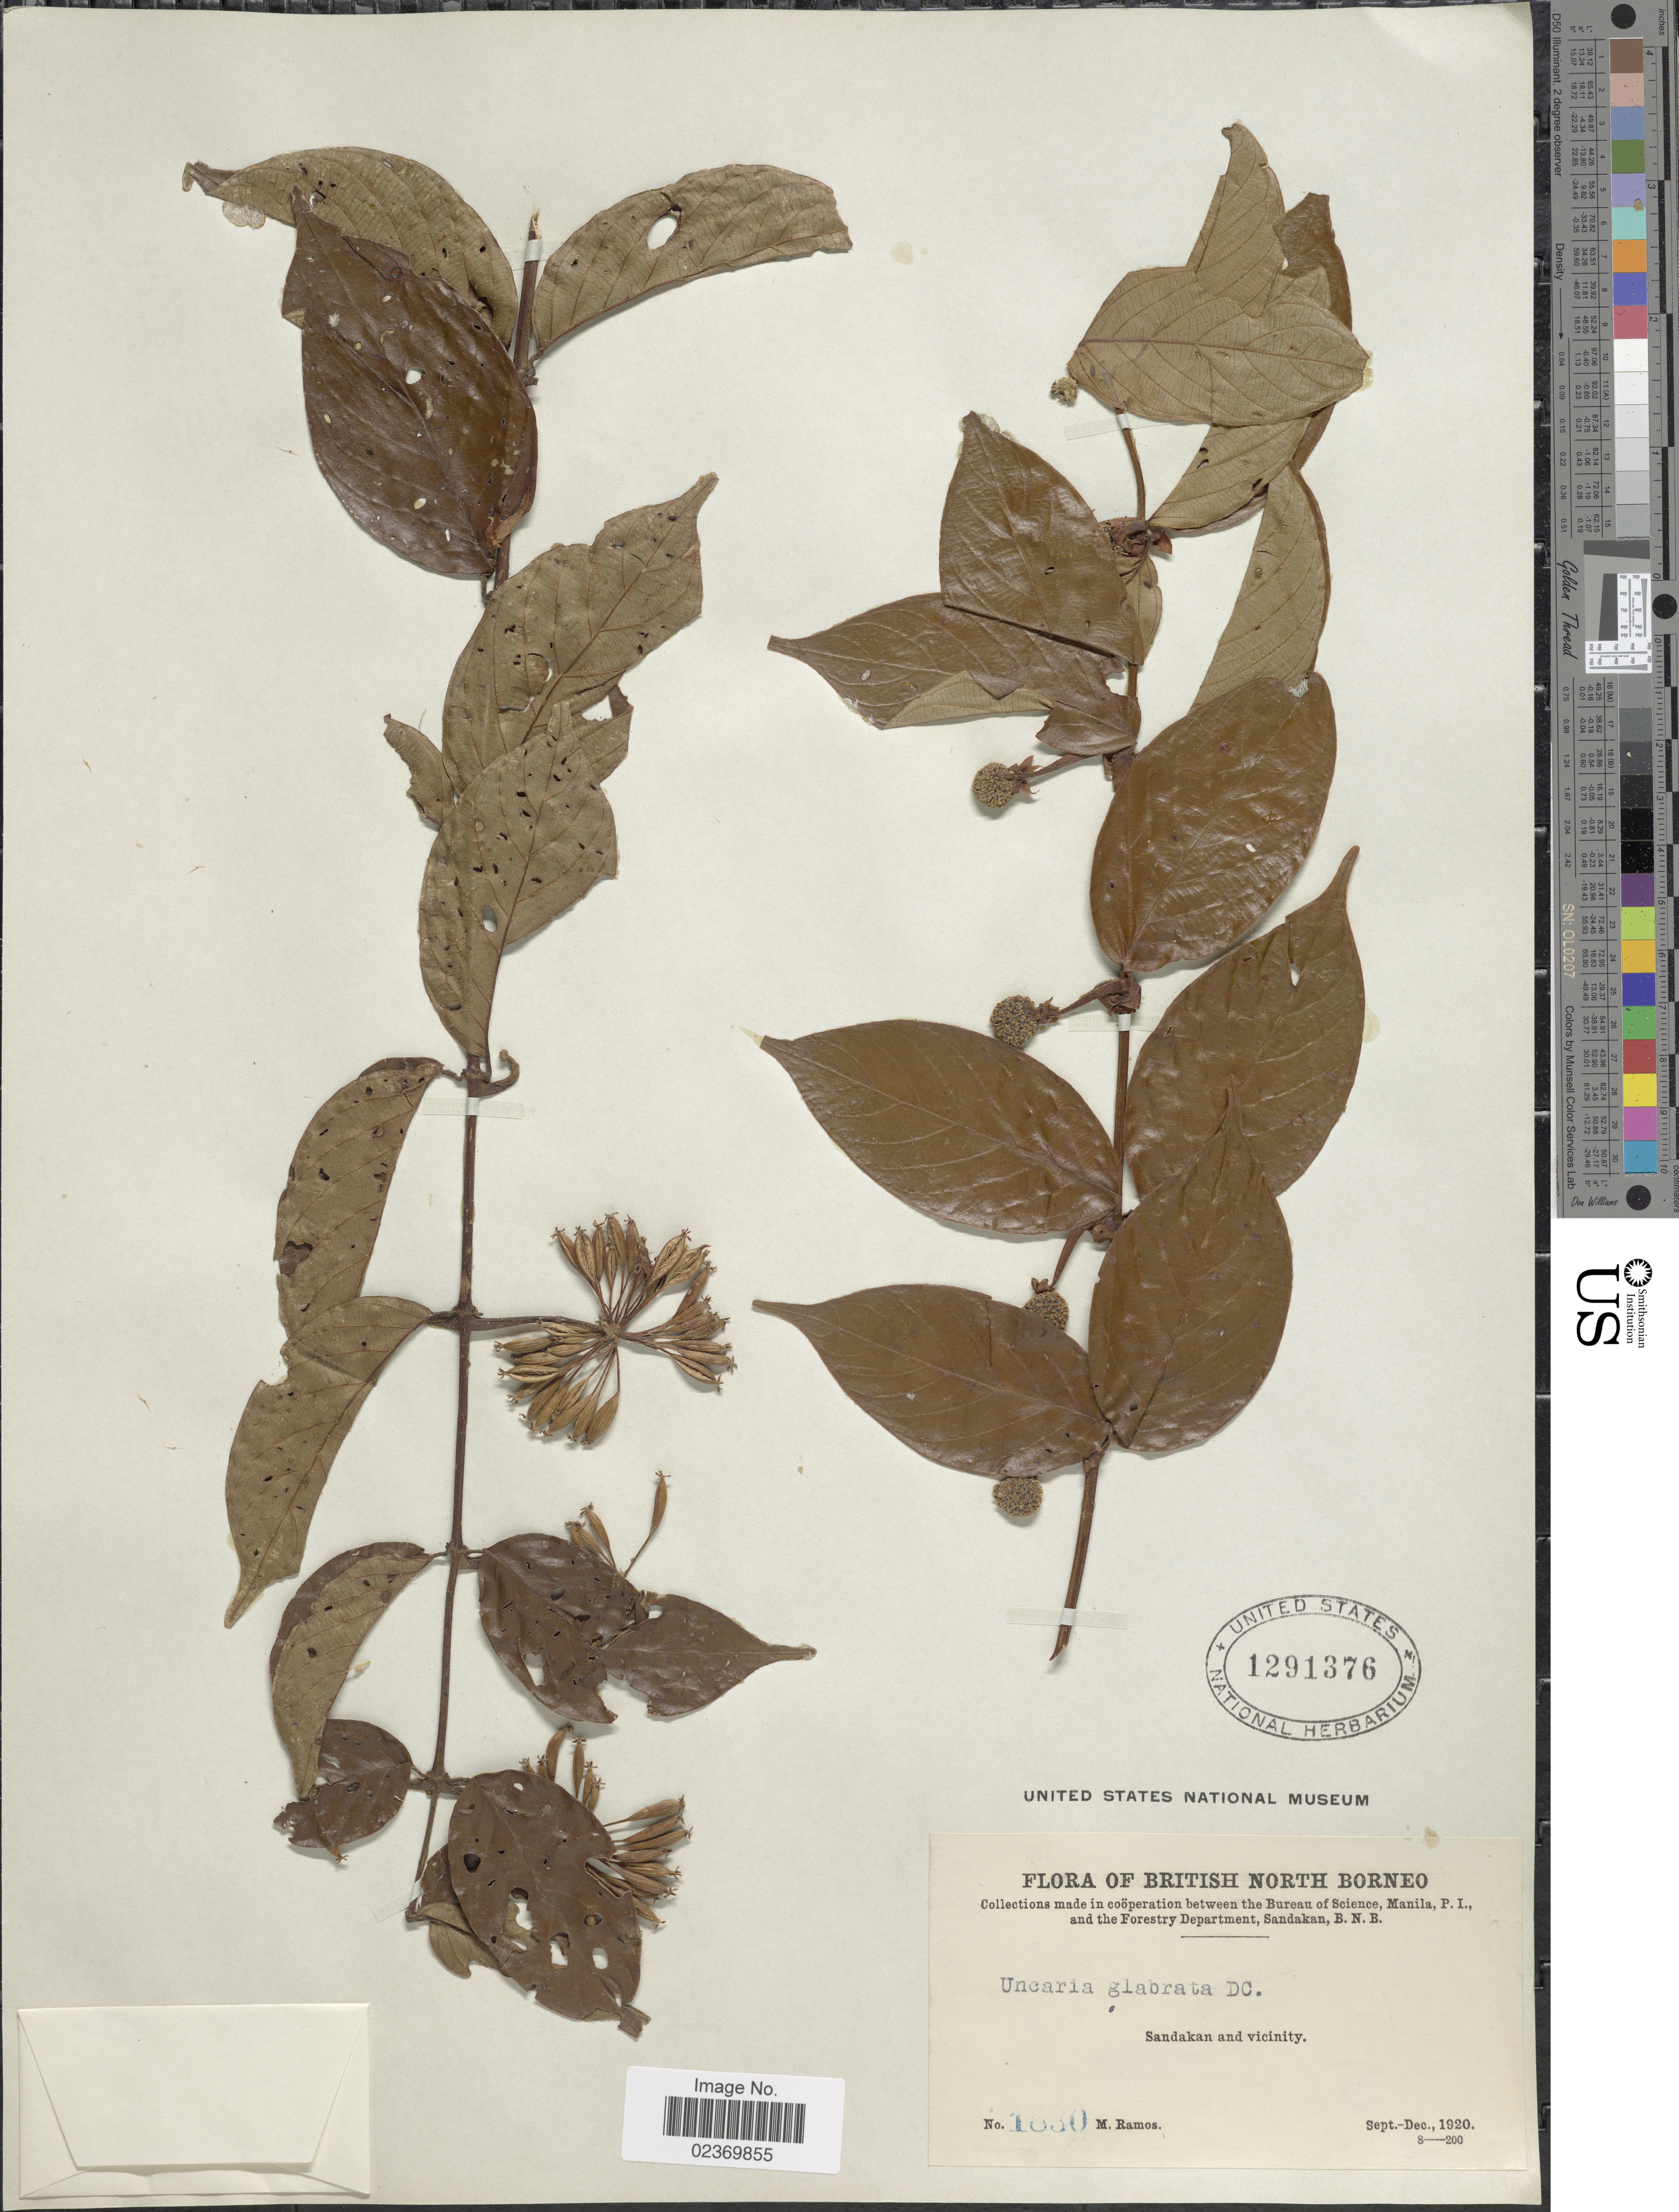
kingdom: Plantae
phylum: Tracheophyta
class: Magnoliopsida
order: Gentianales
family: Rubiaceae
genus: Uncaria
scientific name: Uncaria glabrata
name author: DC.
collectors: M. Ramos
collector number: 1830*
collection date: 1920-09/1920-12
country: Malaysia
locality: British North Borneo. Sandakan and vicinity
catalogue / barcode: US 1291376